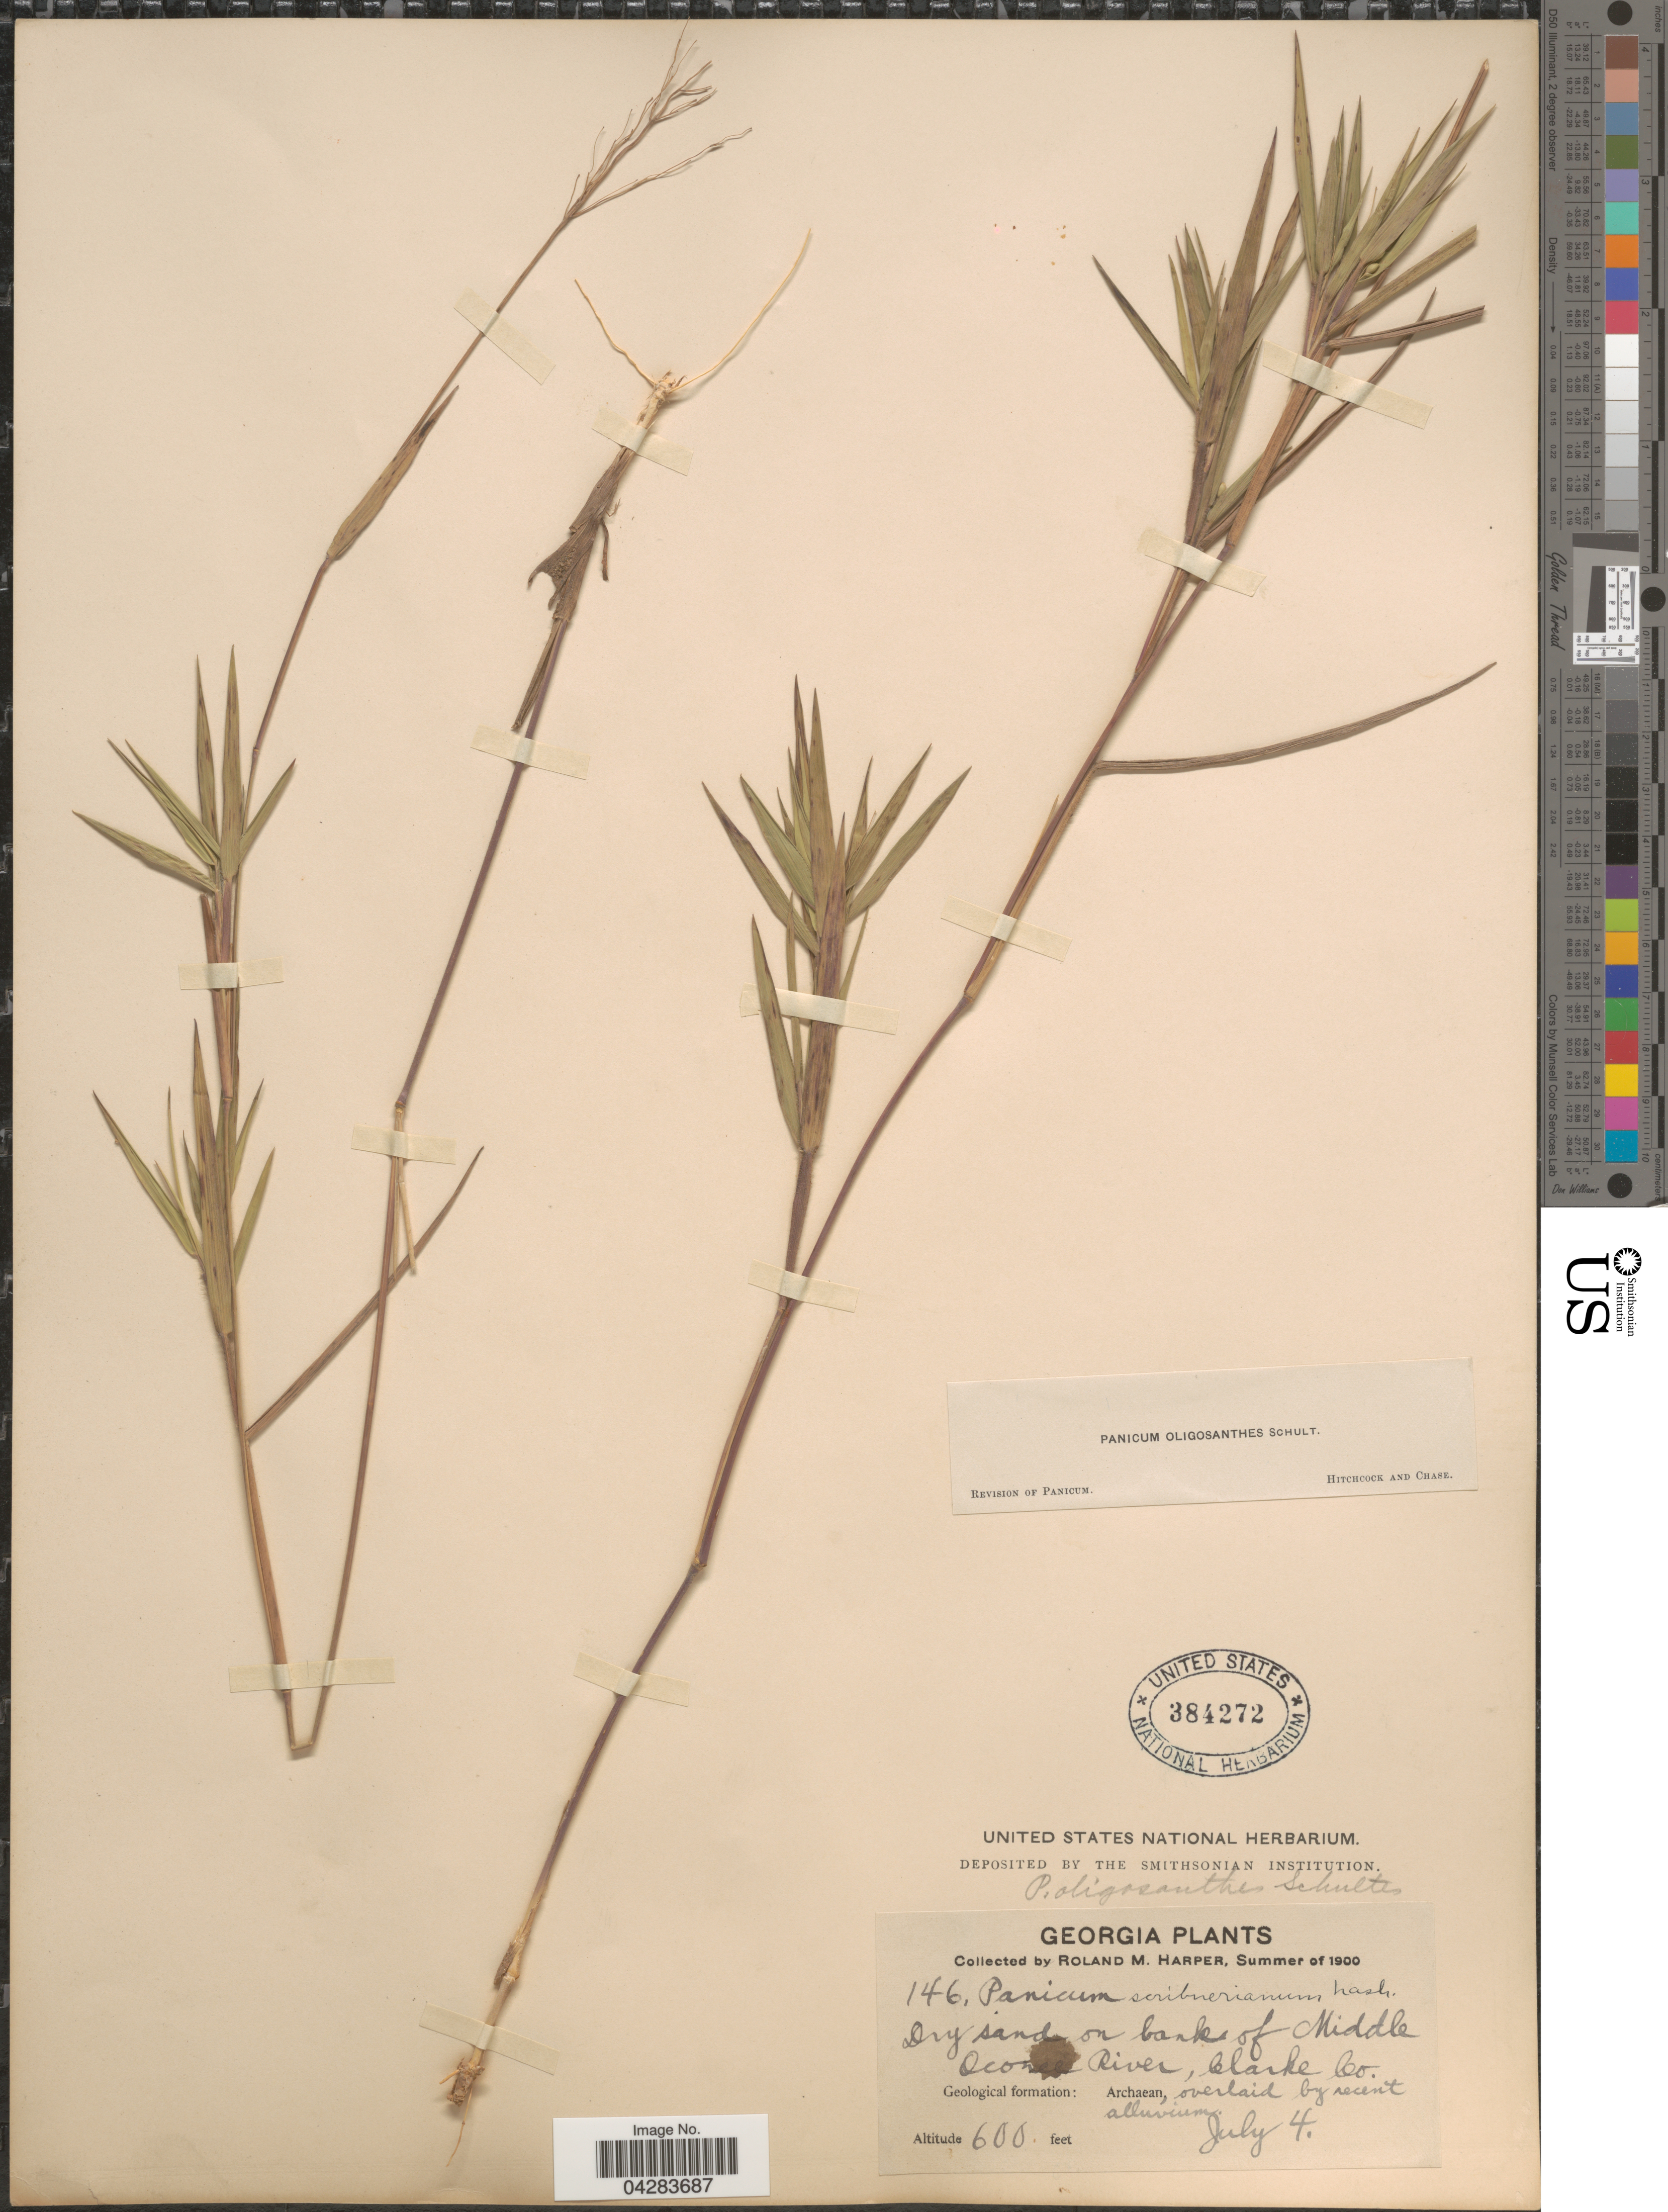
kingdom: Plantae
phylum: Tracheophyta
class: Liliopsida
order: Poales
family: Poaceae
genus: Dichanthelium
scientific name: Dichanthelium oligosanthes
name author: (Schult.) Gould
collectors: R. M. Harper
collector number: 146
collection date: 1900-07-04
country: United States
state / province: Georgia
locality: Dry sand on banks of Middle Oconee River, Clarke Co. Geological formation: Archaean.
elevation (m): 183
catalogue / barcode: US 384272